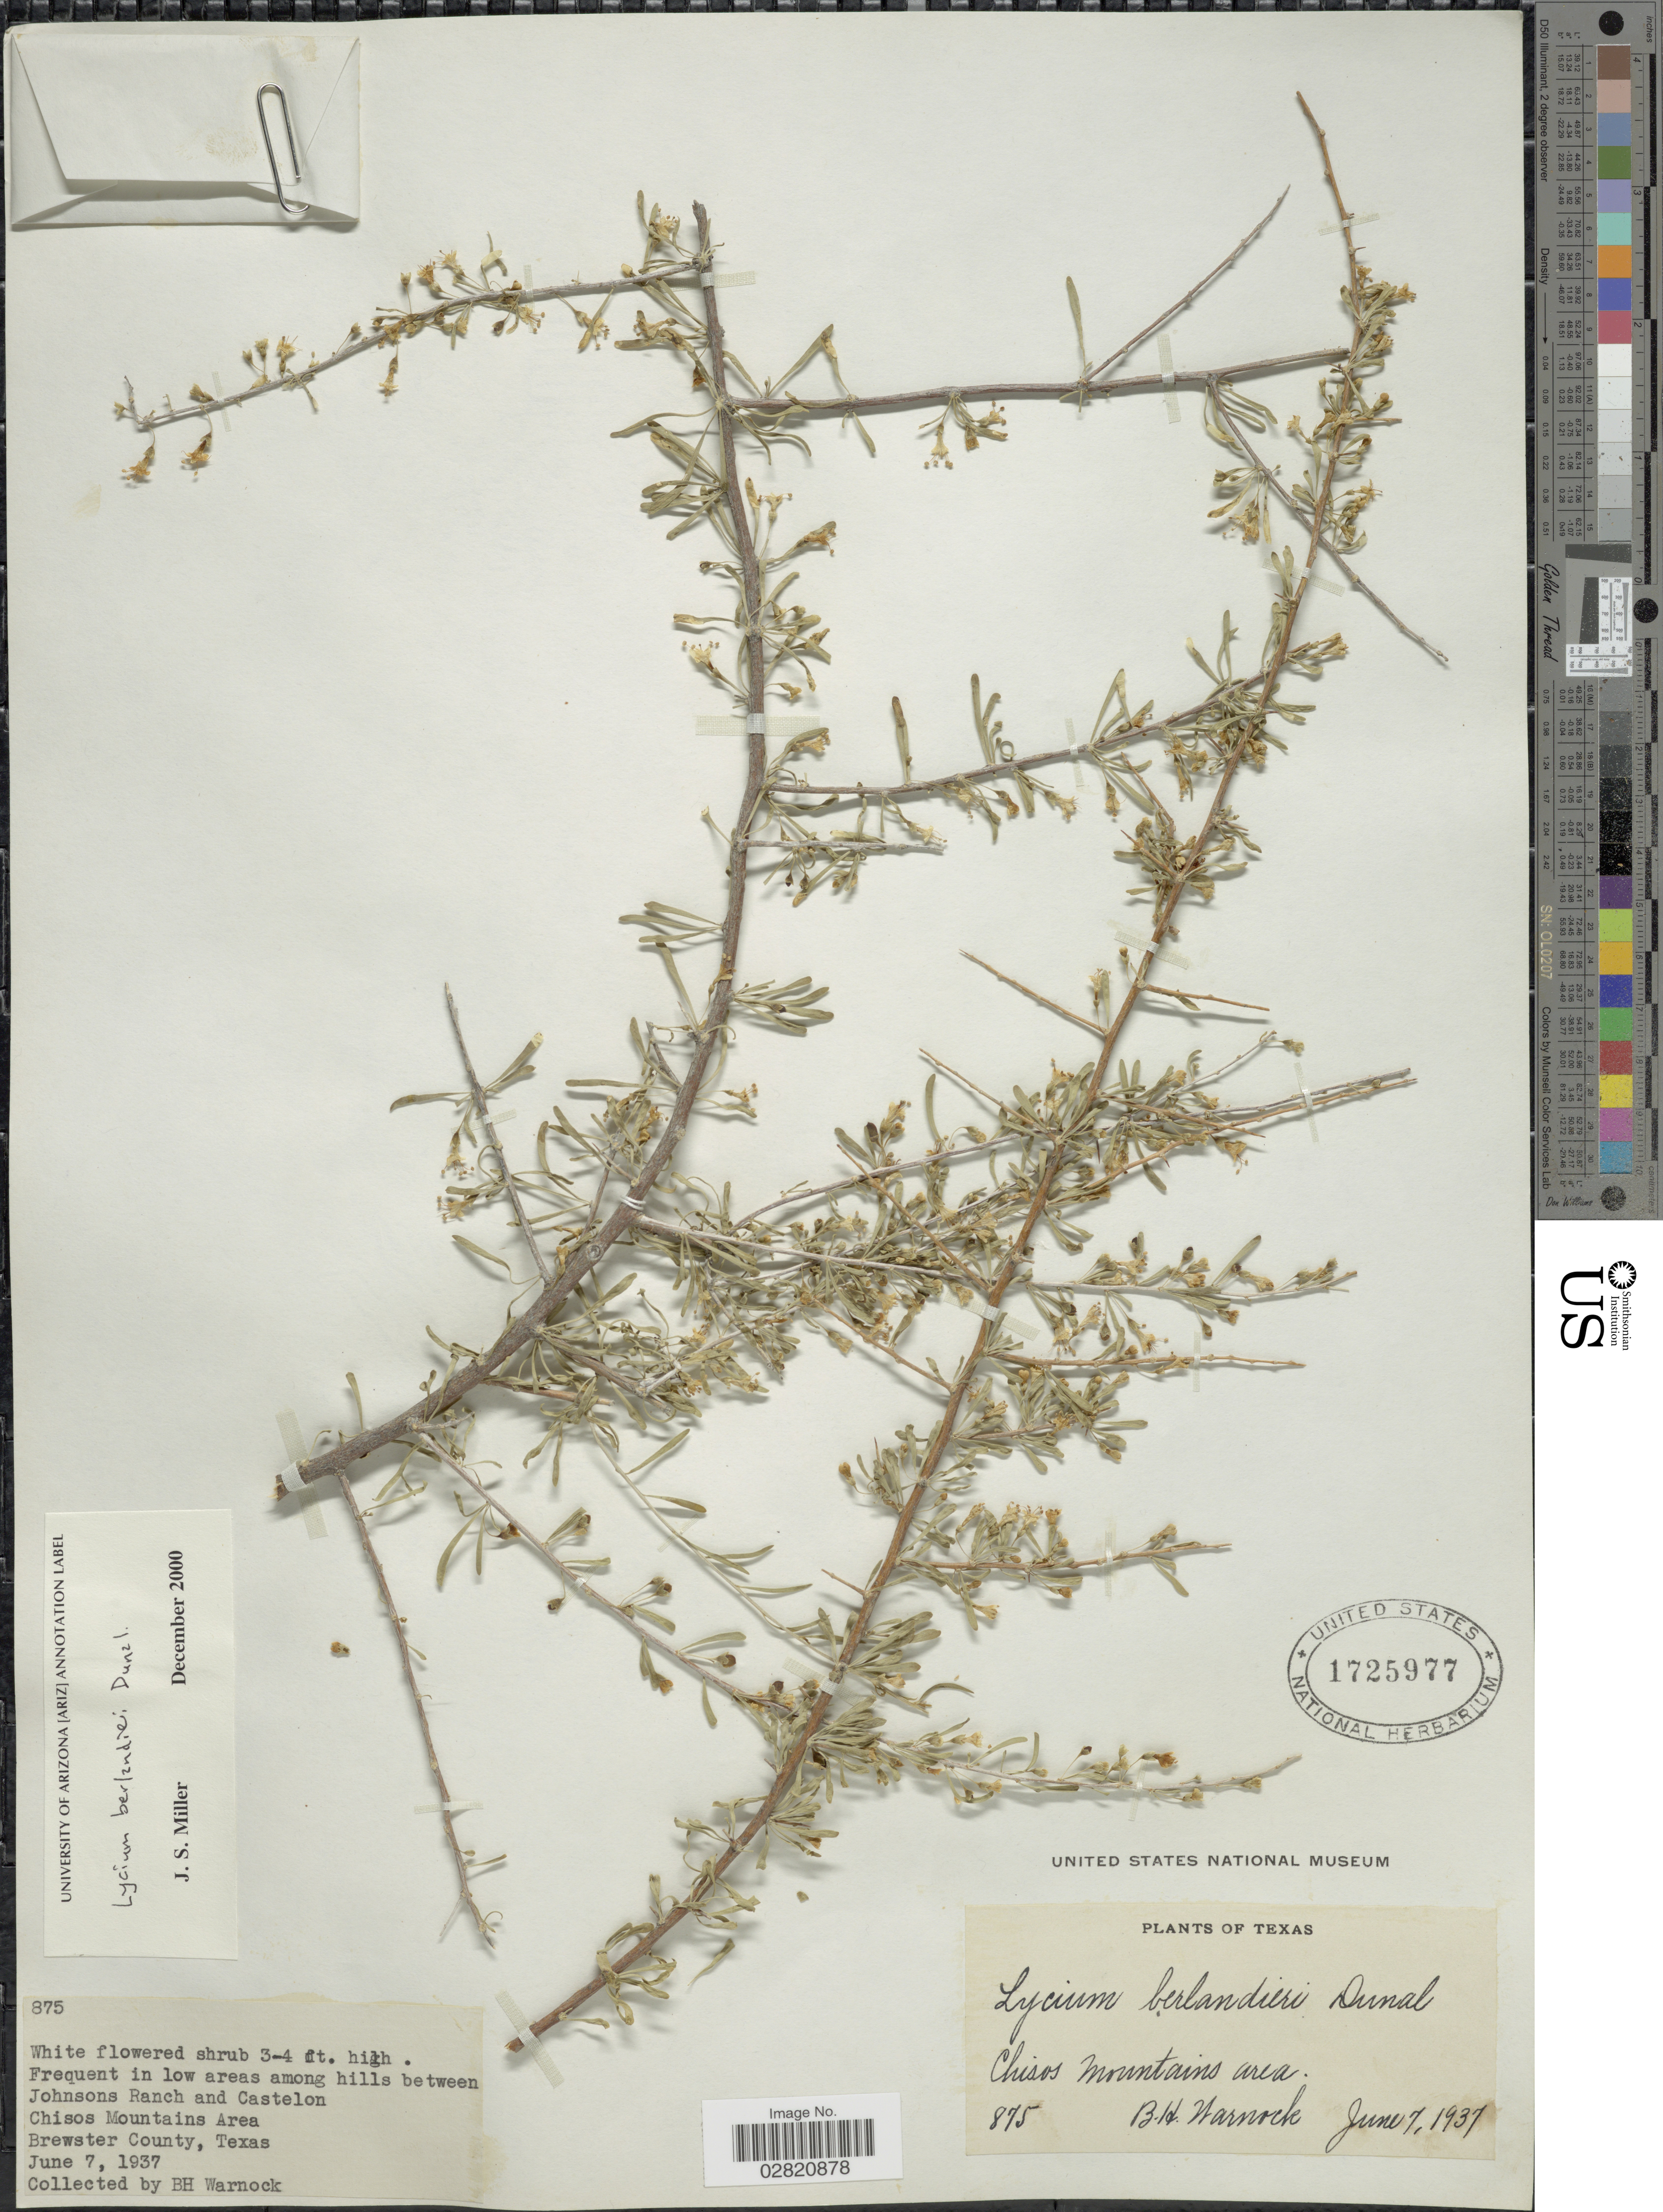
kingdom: Plantae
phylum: Tracheophyta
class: Magnoliopsida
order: Solanales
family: Solanaceae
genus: Lycium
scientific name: Lycium berlandieri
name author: Dunal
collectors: B. H. Warnock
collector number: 875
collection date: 1937-06-07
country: United States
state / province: Texas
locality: Frequent in low areas among hills between Johnsons Ranch and Castelon Chisos Mountains Area. Brewster County.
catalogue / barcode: US 1725977